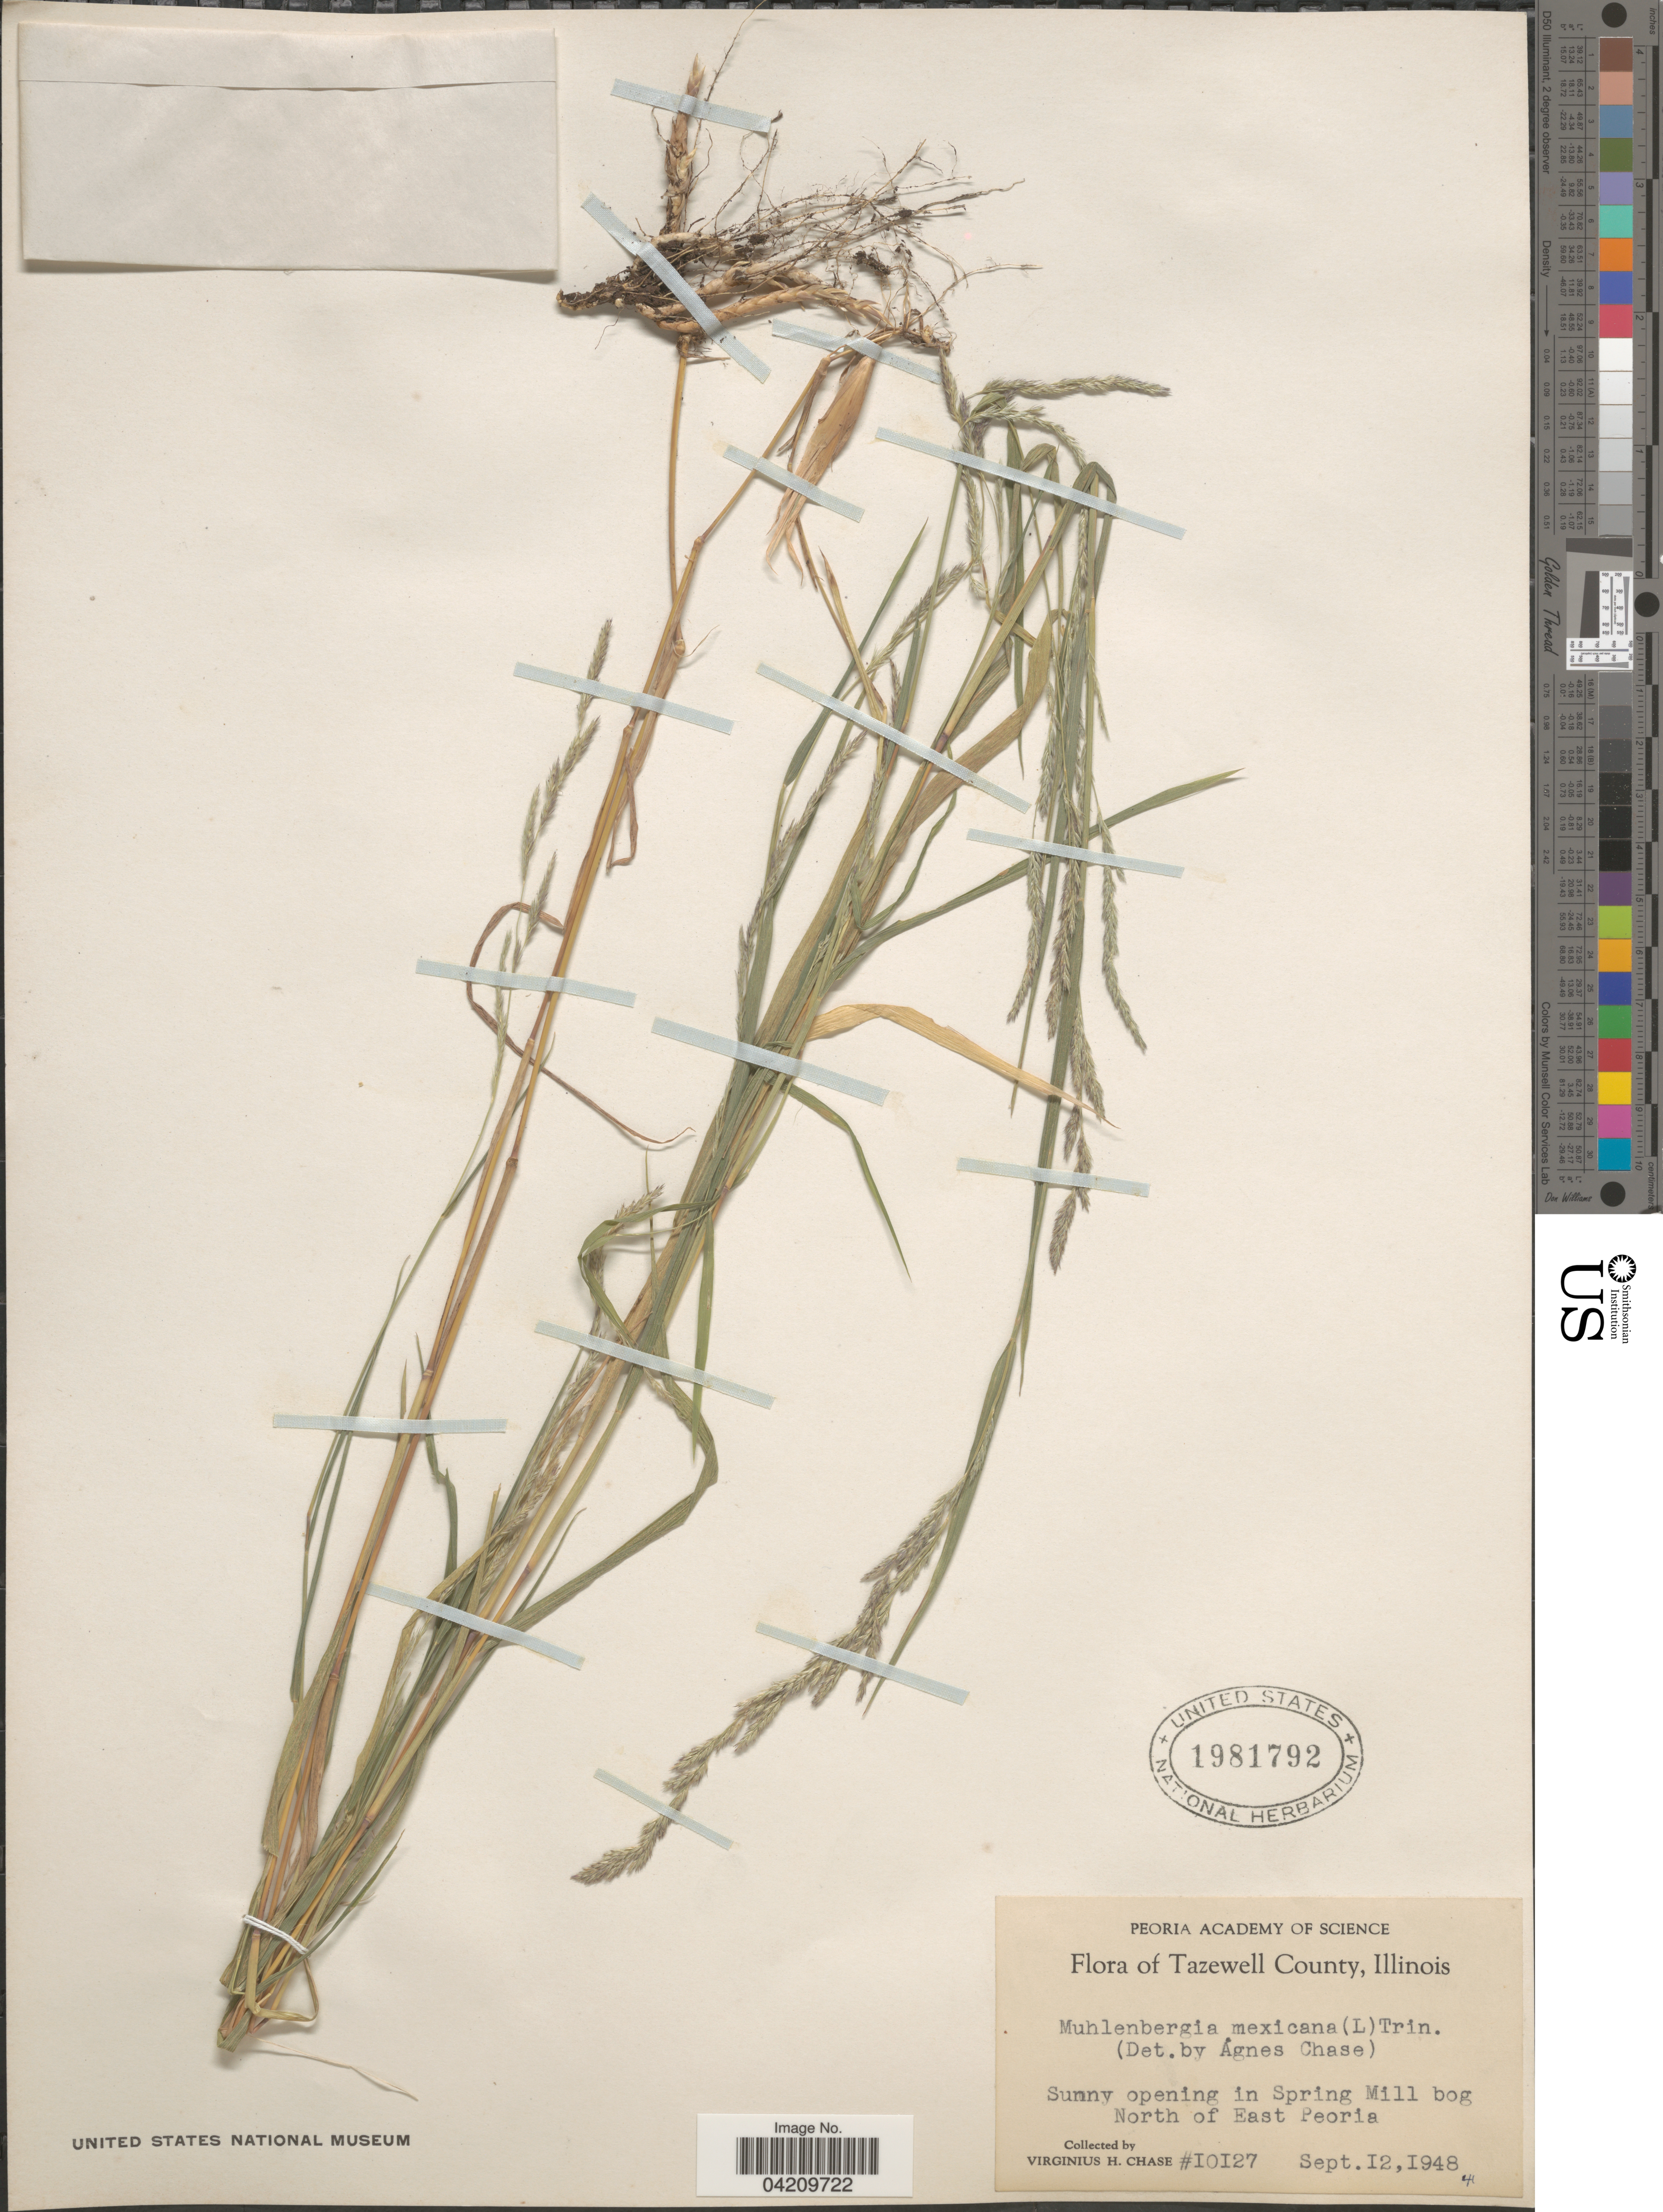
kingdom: Plantae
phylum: Tracheophyta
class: Liliopsida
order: Poales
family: Poaceae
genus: Muhlenbergia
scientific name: Muhlenbergia mexicana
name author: (L.) Trin.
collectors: V. H. Chase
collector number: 10127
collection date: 1948-09-12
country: United States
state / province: Illinois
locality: Tazewell County. Sunny opening in Spring Mill bog North of East Peoria.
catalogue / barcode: US 1981792